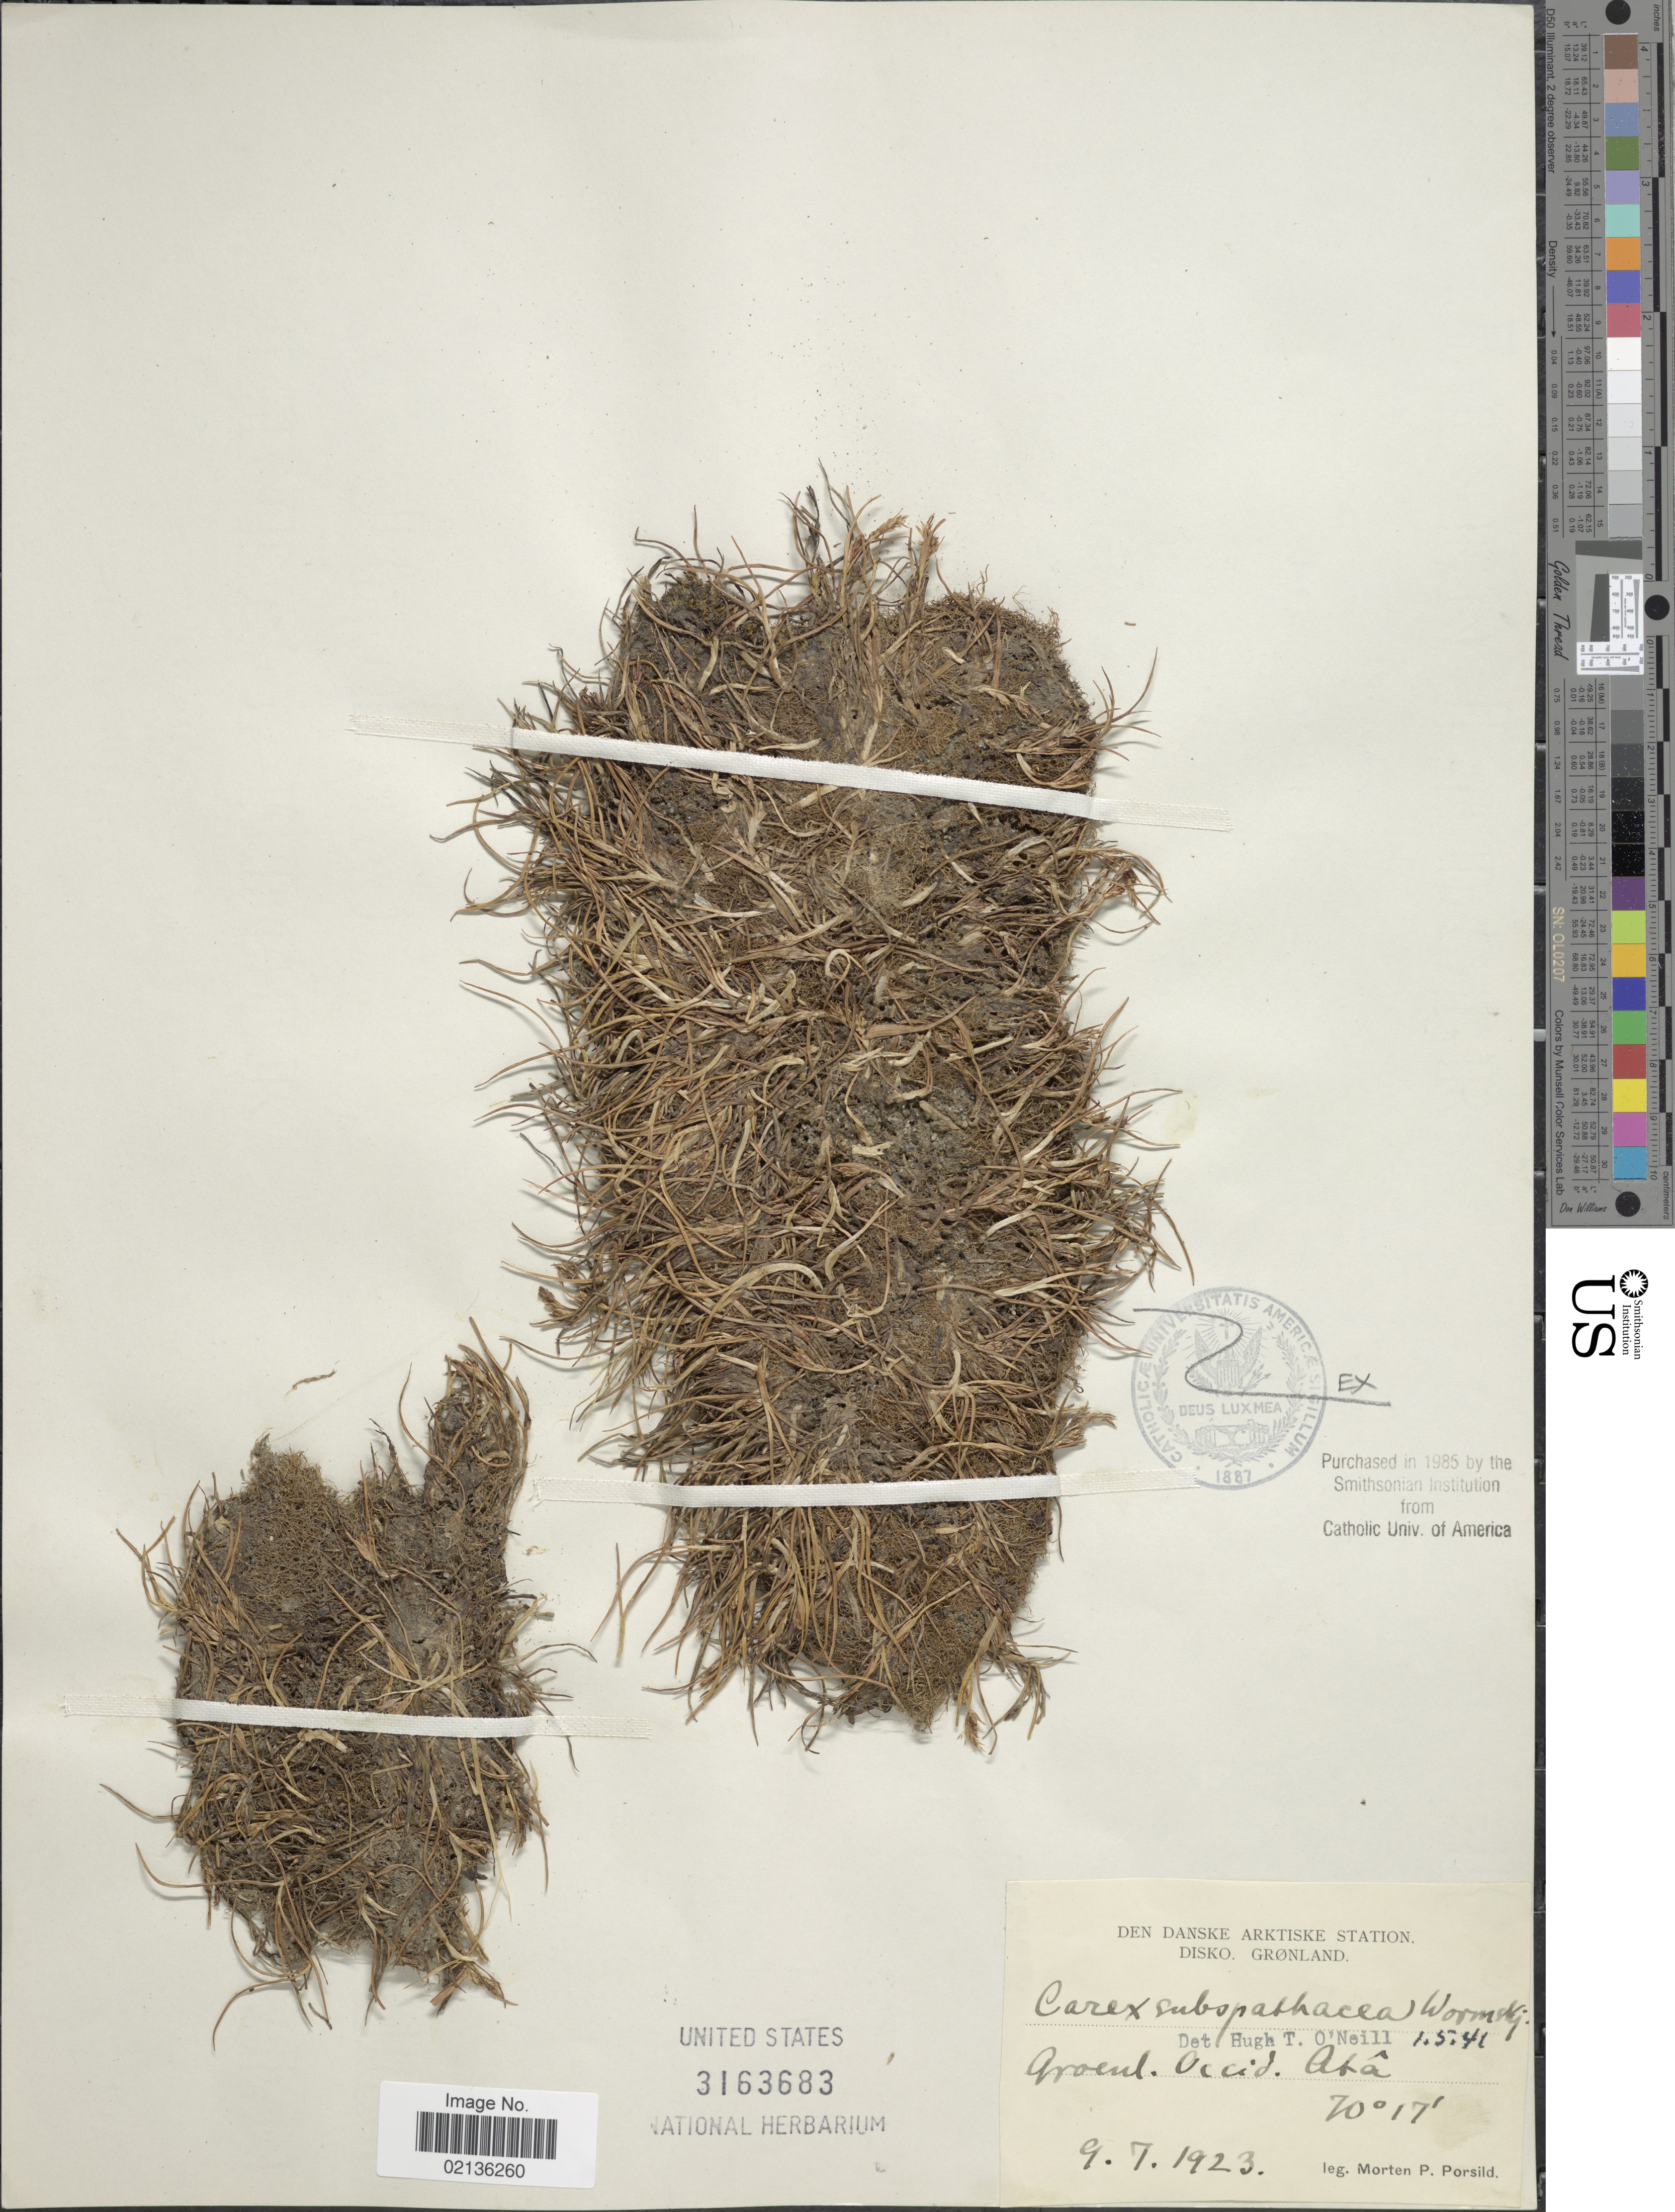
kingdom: Plantae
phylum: Tracheophyta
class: Liliopsida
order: Poales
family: Cyperaceae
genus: Carex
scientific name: Carex subspathacea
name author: Wormsk. ex Hornem.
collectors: M. P. Porsild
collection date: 1923-07-09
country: Greenland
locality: Den Danske Arktiske Station, Disko, Groenl. Occid. Atâ.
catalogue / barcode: US 3163683